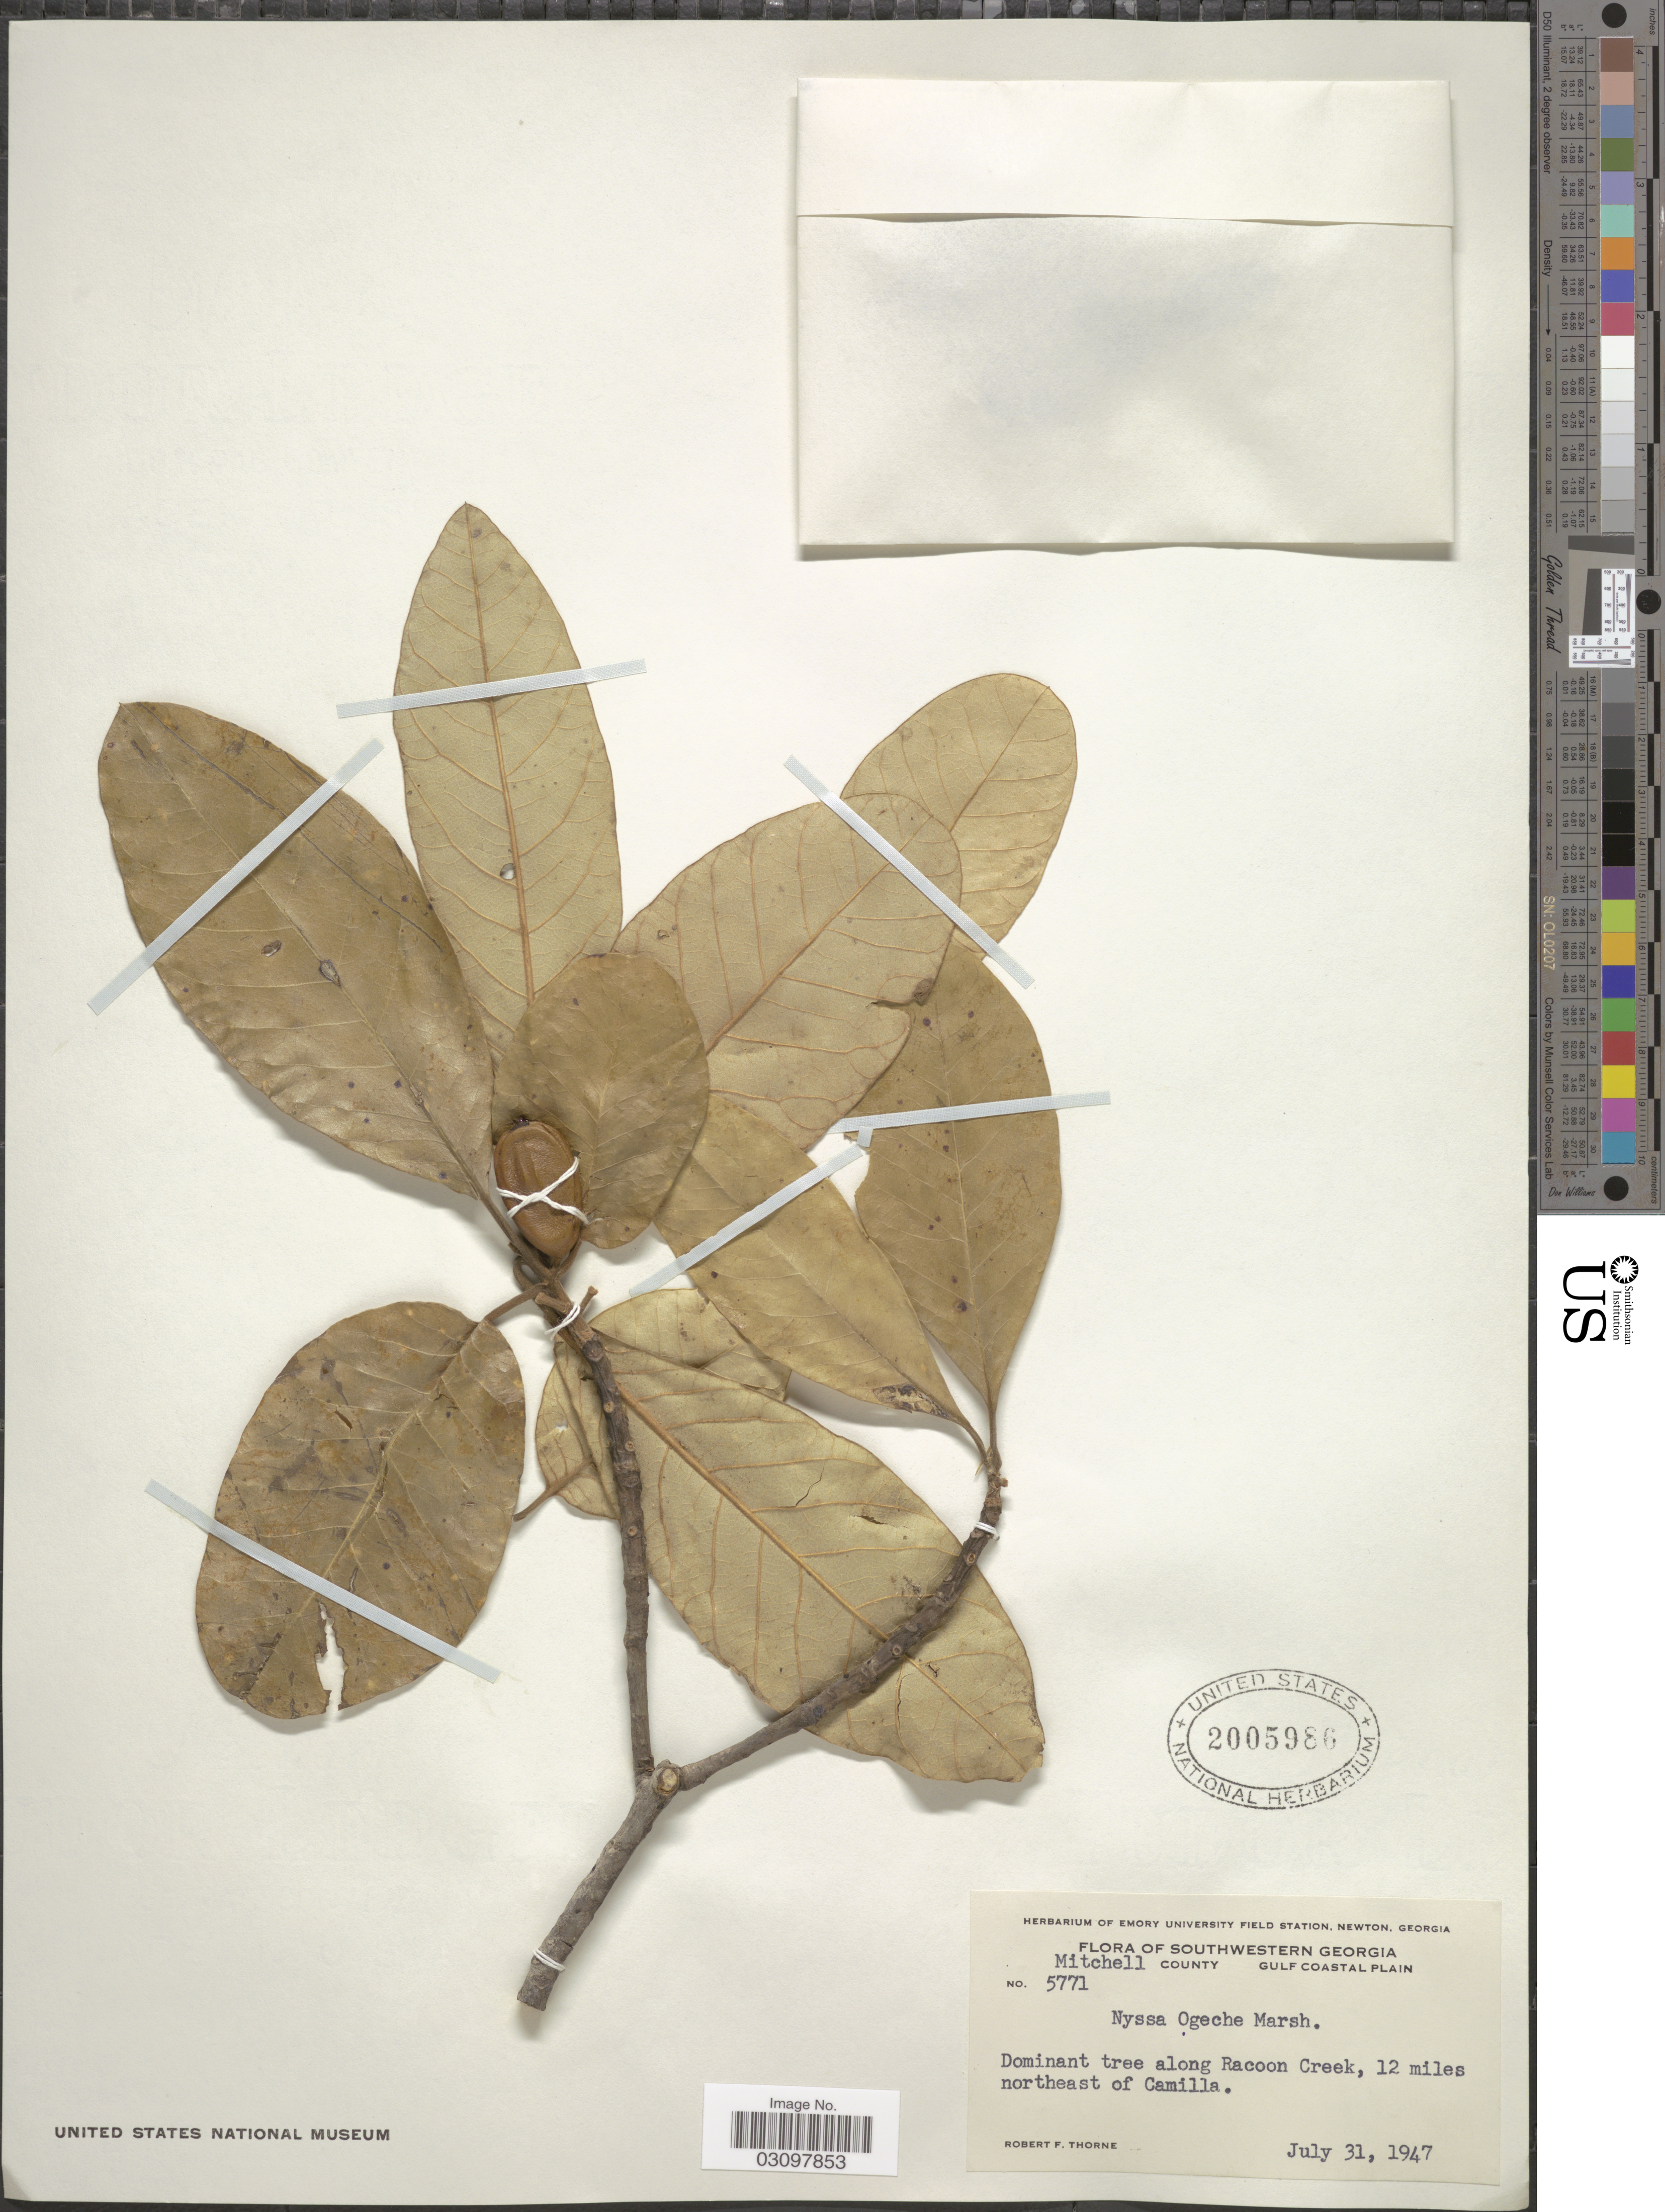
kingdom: Plantae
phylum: Tracheophyta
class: Magnoliopsida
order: Cornales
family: Nyssaceae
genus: Nyssa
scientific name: Nyssa ogeche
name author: W. Bartram ex Marshall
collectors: R. F. Thorne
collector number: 5771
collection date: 1947-07-31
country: United States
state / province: Georgia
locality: Southwestern Georgia. Mitchell County. Gulf Coastal Plain. Along Racoon Creek, 12 miles northeast of Camilla.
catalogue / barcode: US 2005986